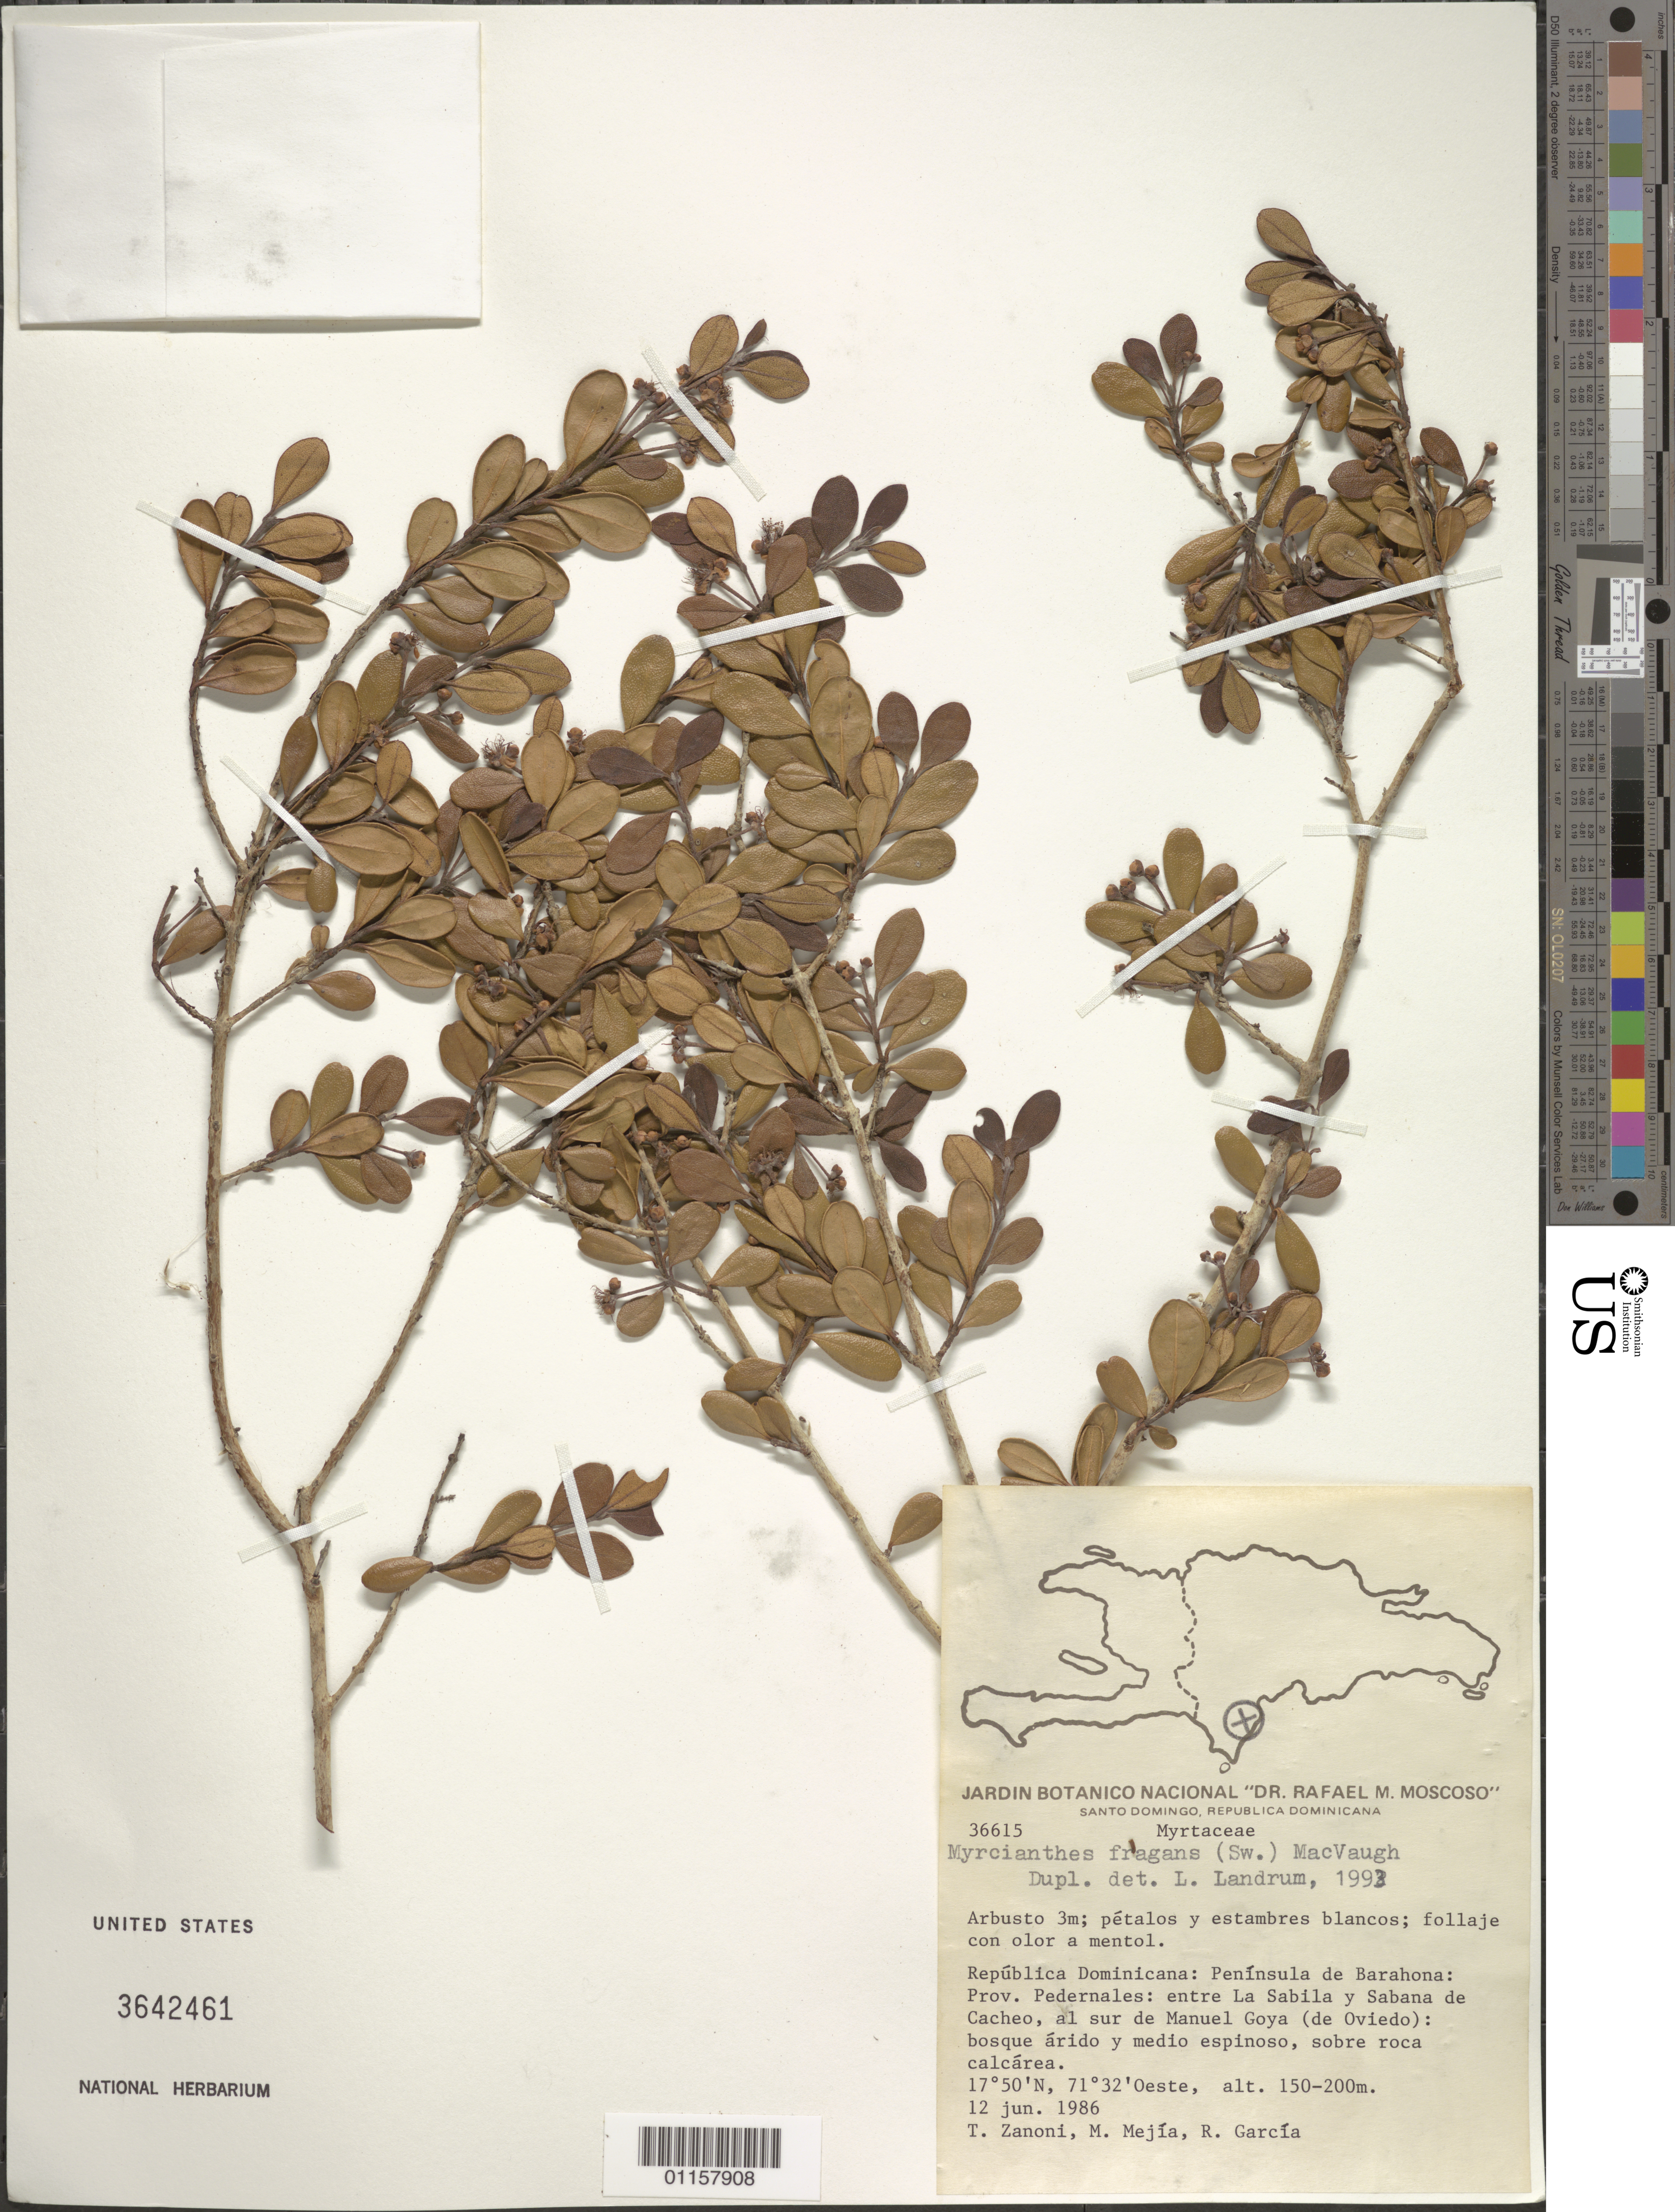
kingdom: Plantae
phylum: Tracheophyta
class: Magnoliopsida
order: Myrtales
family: Myrtaceae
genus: Myrcianthes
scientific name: Myrcianthes fragrans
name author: (Sw.) McVaugh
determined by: Landrum, L. R.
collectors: T. A. Zanoni, M. Mejia & R. García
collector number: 36615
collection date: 1986-06-12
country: Dominican Republic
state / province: Pedernales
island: Hispaniola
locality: Península de Barahona, entre La Sabila y Sabana de Cacheo, al sur de Manuel Goya (de Oviedo).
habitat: Bosque árido y medio espinoso, sobre roca calcárea.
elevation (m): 150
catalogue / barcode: US 3642461